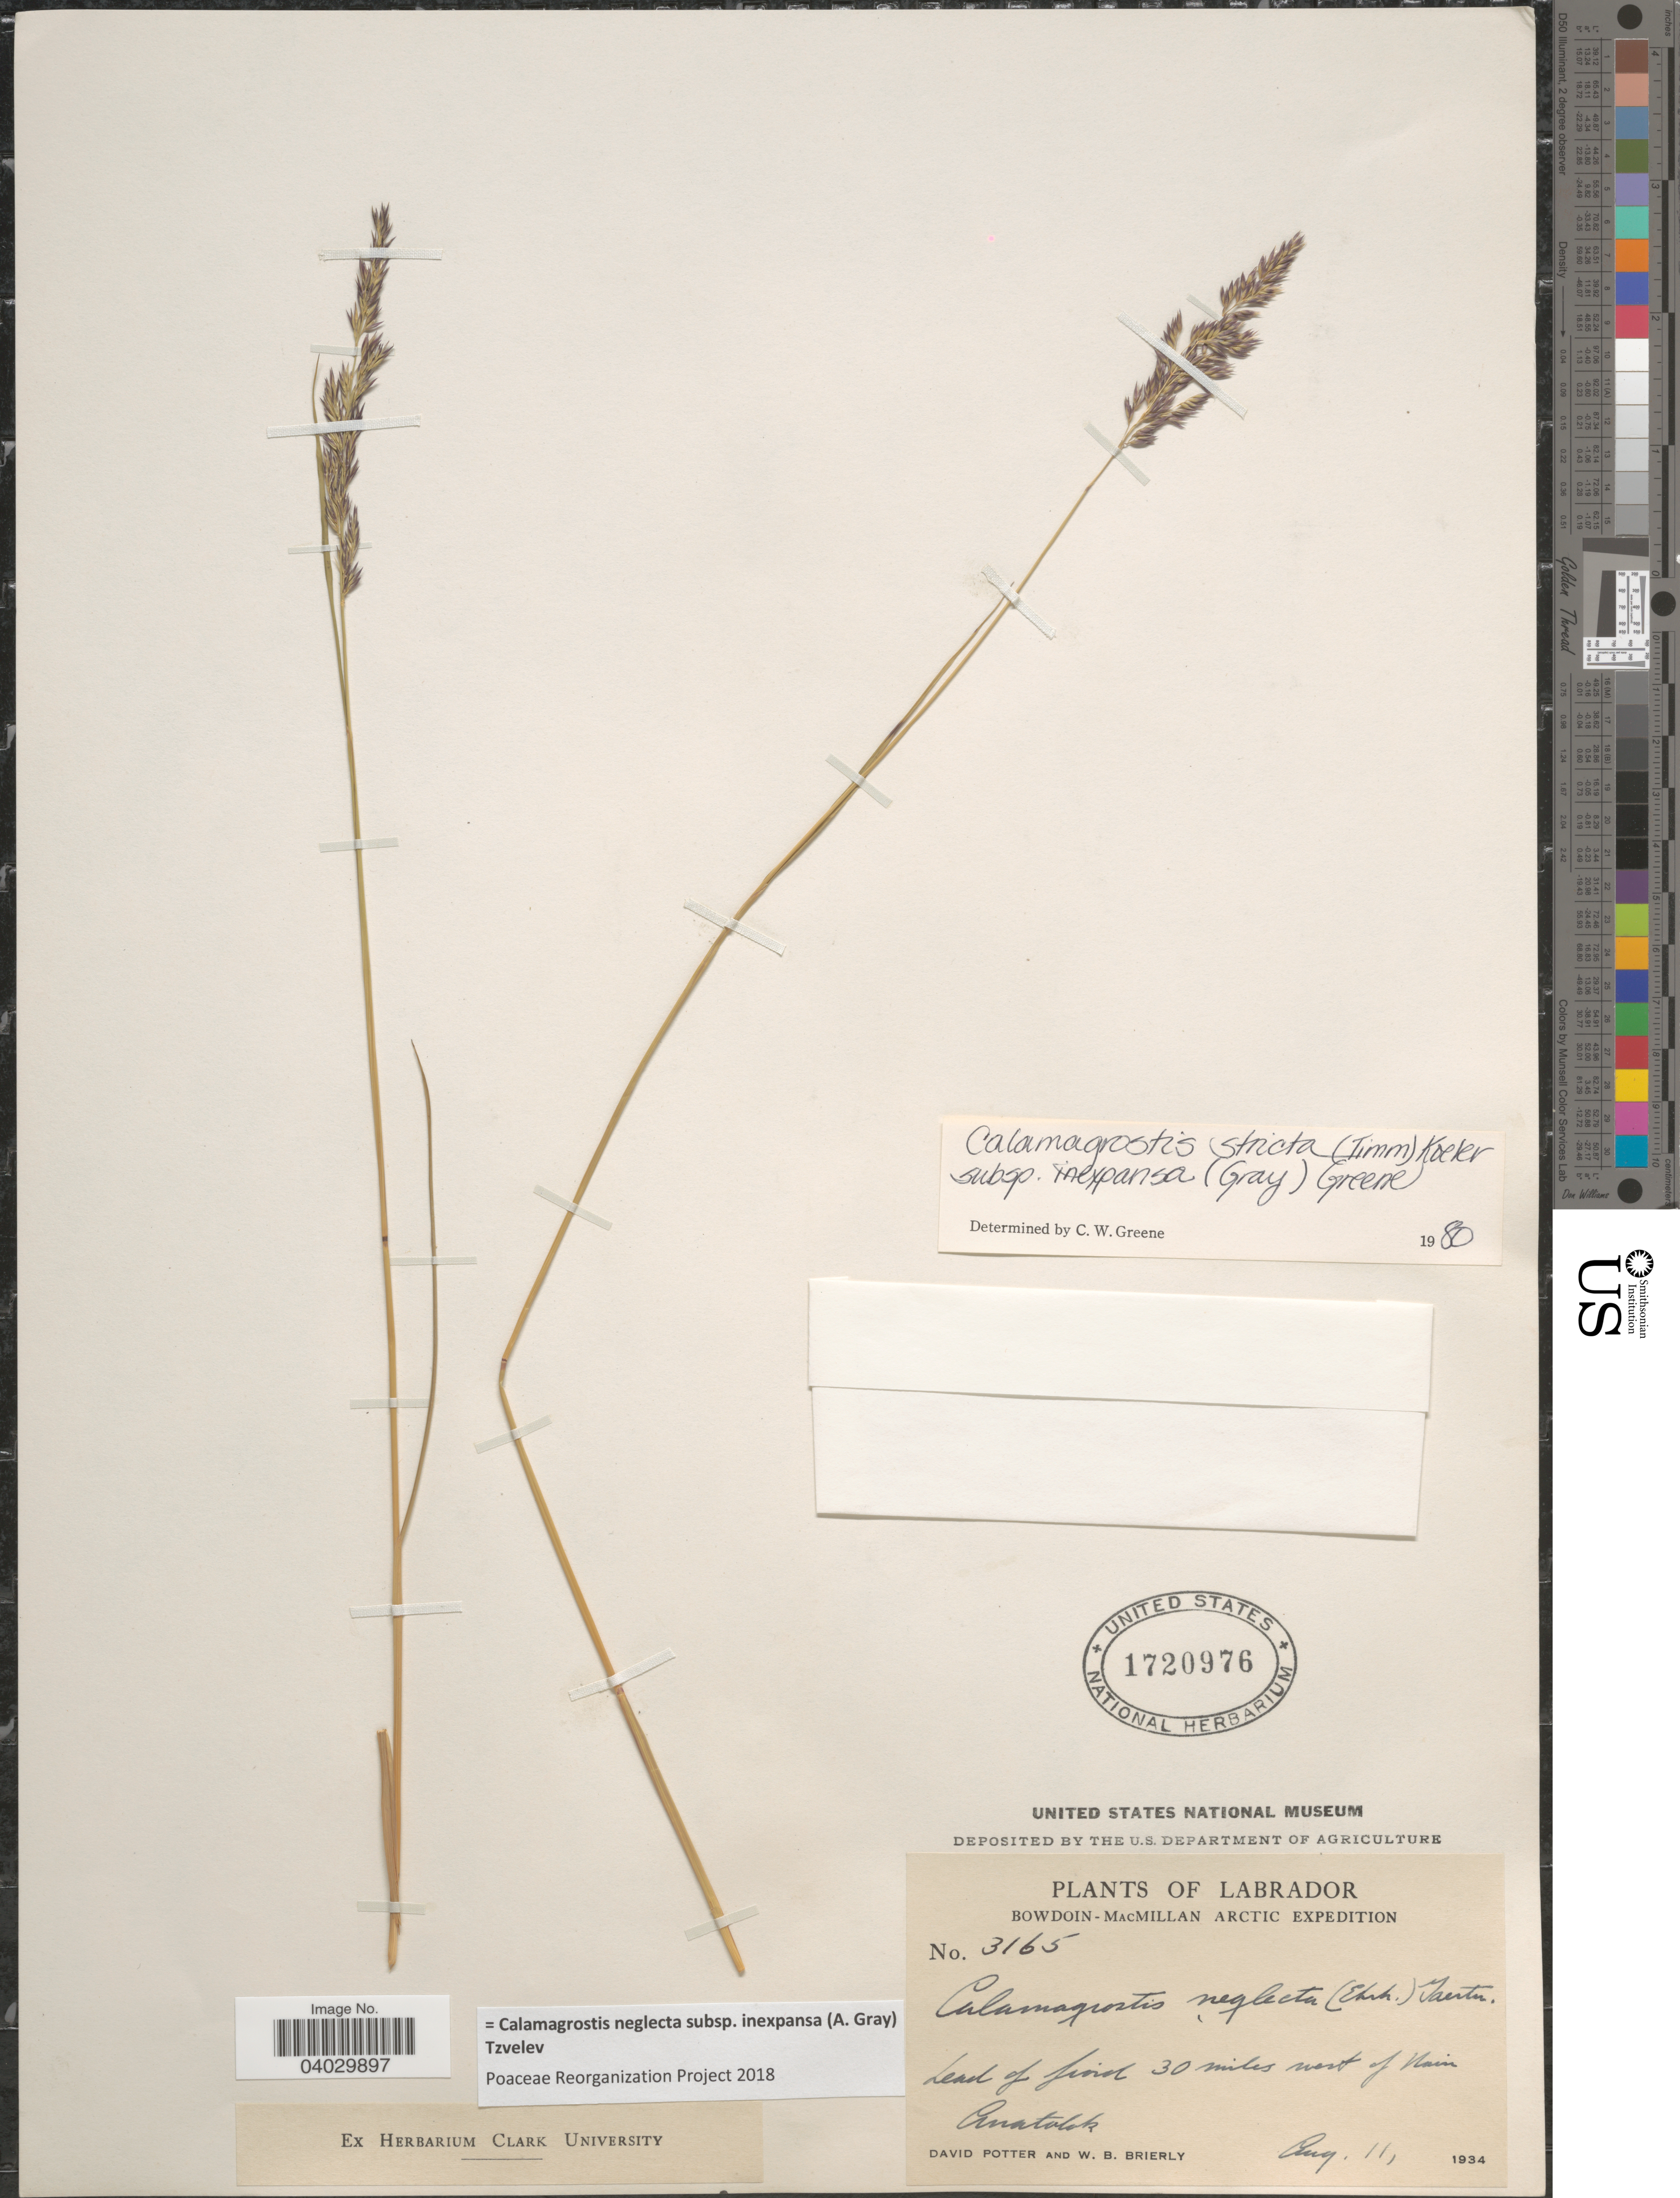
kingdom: Plantae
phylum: Tracheophyta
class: Liliopsida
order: Poales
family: Poaceae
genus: Calamagrostis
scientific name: Calamagrostis neglecta subsp. inexpansa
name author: (A. Gray) Tzvelev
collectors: D. Potter & W. Brierly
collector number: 3165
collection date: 1934-08-11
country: Canada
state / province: Newfoundland and Labrador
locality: Lead of fiord 30 miles west of Nain. Anatolak.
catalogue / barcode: US 1720976